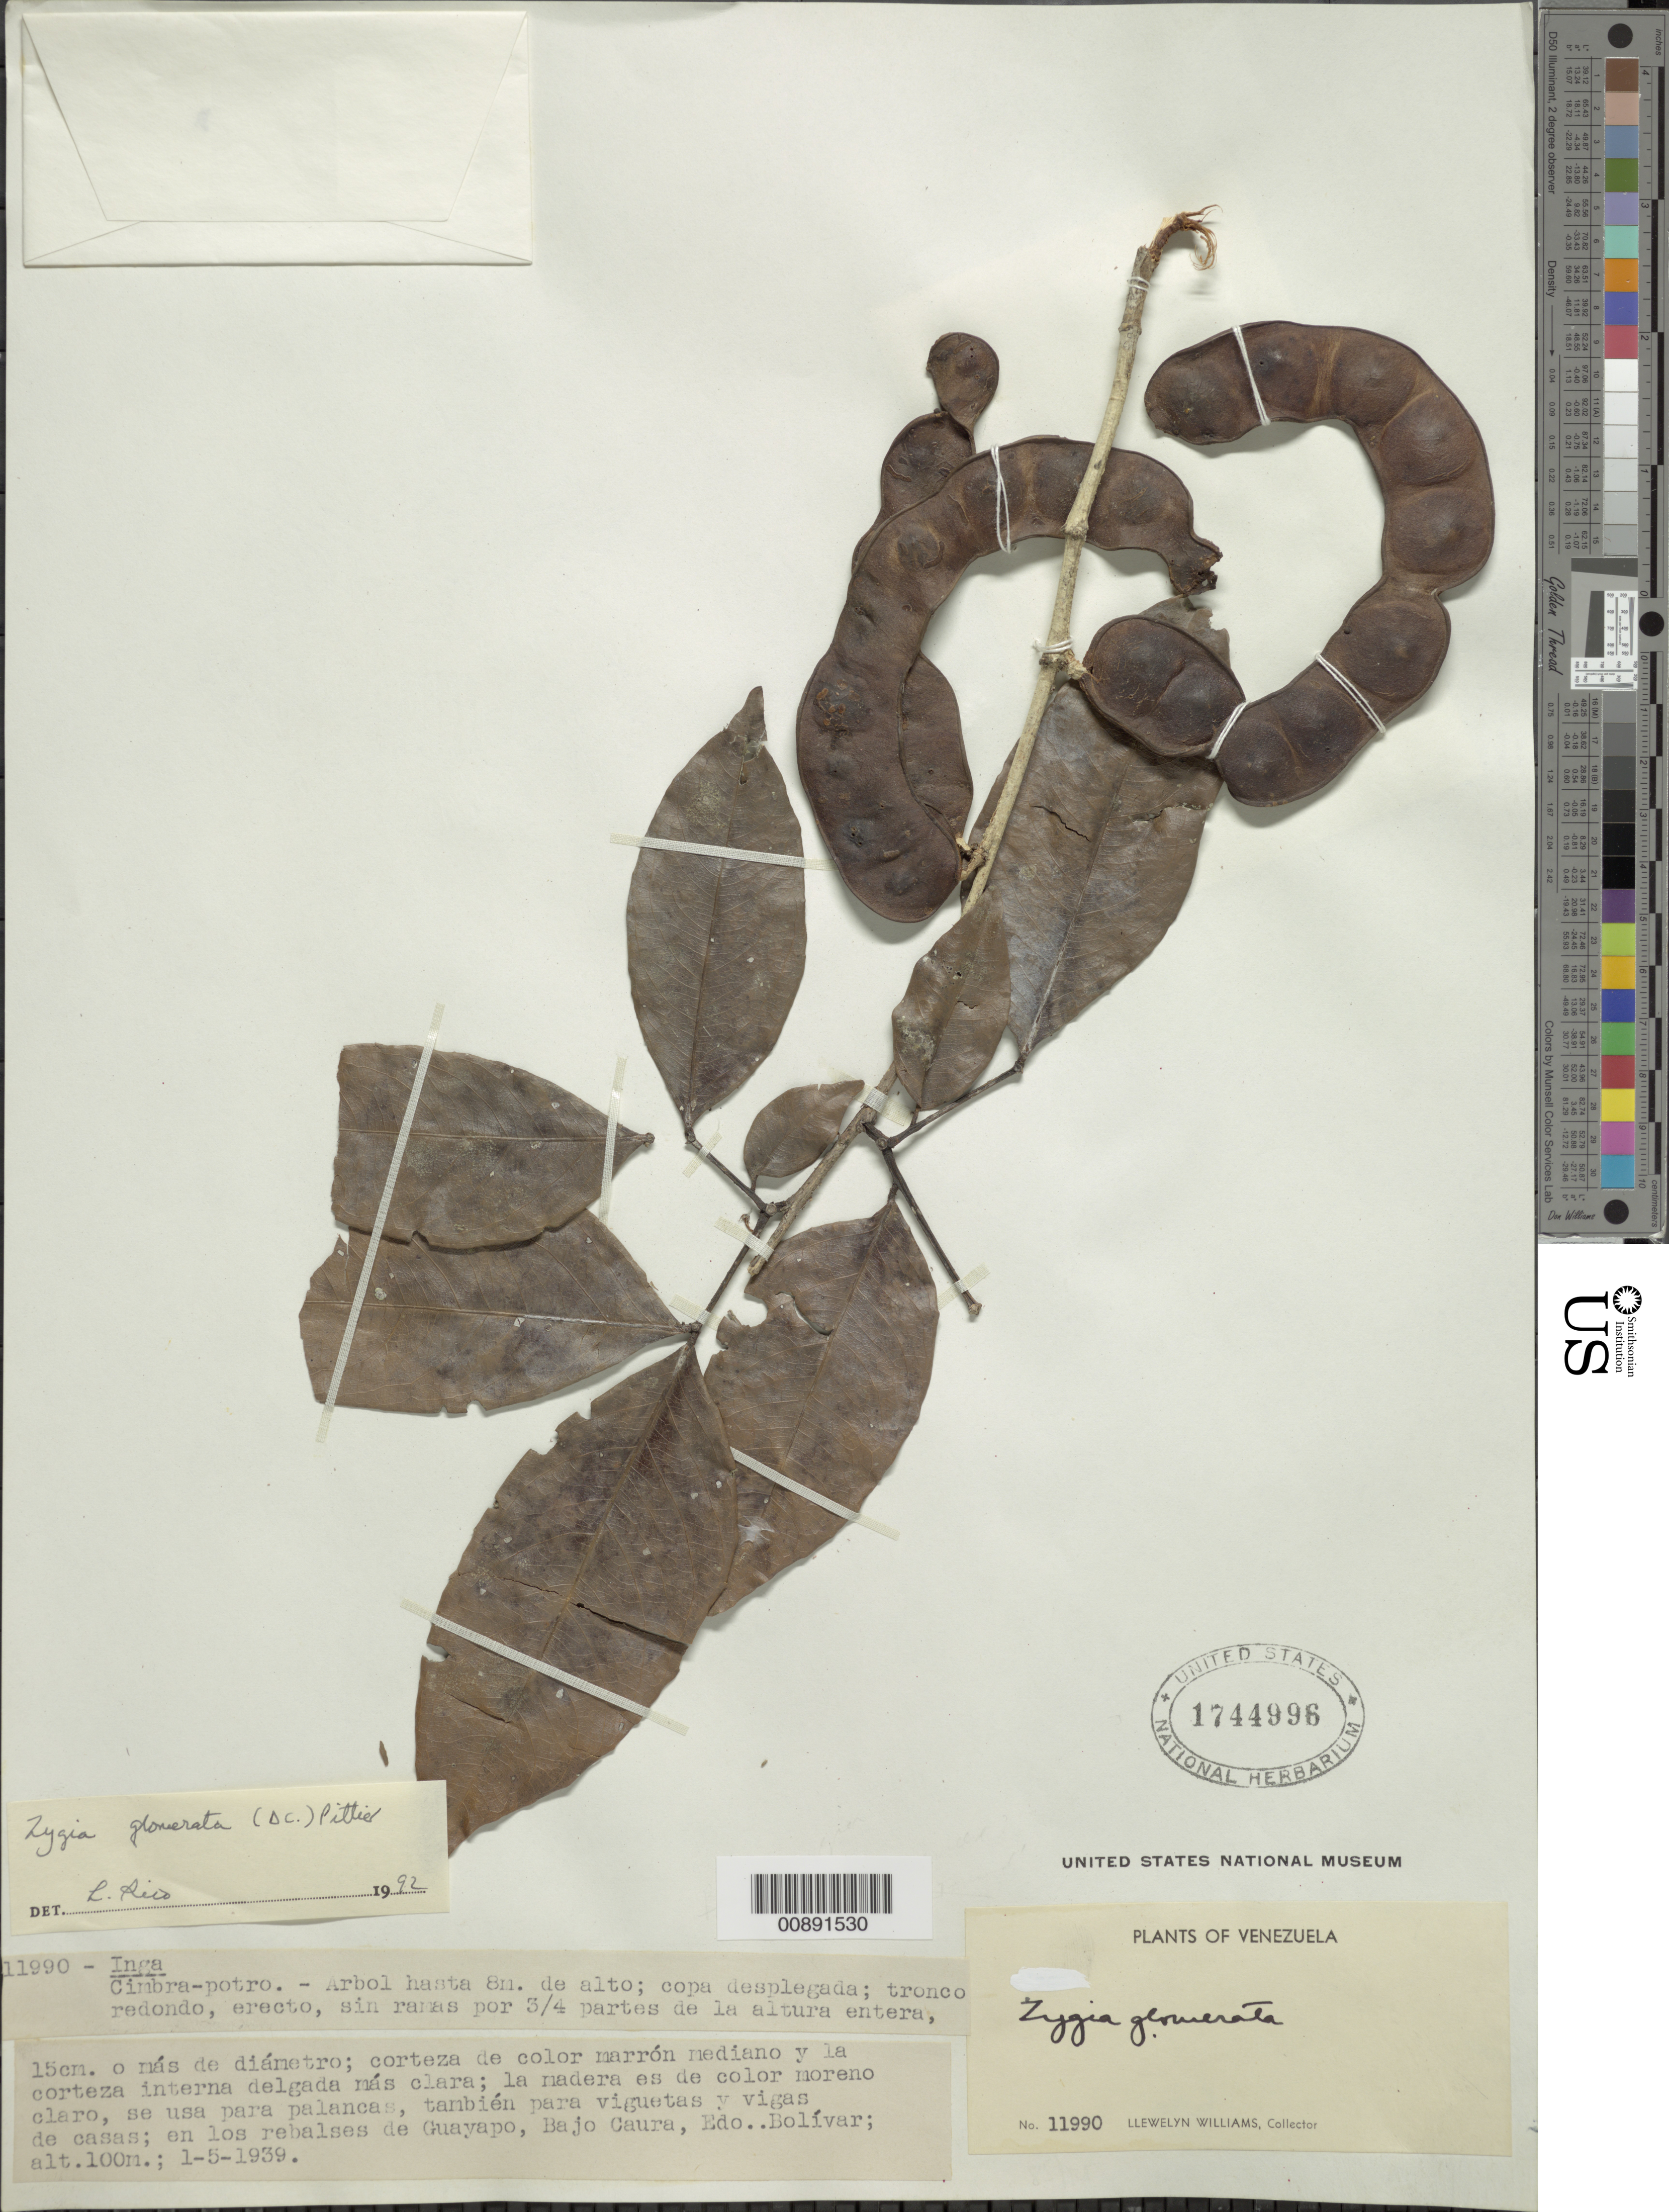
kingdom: Plantae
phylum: Tracheophyta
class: Magnoliopsida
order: Fabales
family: Fabaceae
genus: Zygia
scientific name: Zygia cataractae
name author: (Kunth) L. Rico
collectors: Ll. Williams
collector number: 11990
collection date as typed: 1-May-39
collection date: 1939-05-01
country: Venezuela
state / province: Bolívar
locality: Guayapo, Bajo Caura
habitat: Rebalses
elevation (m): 100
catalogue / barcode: US 1744996